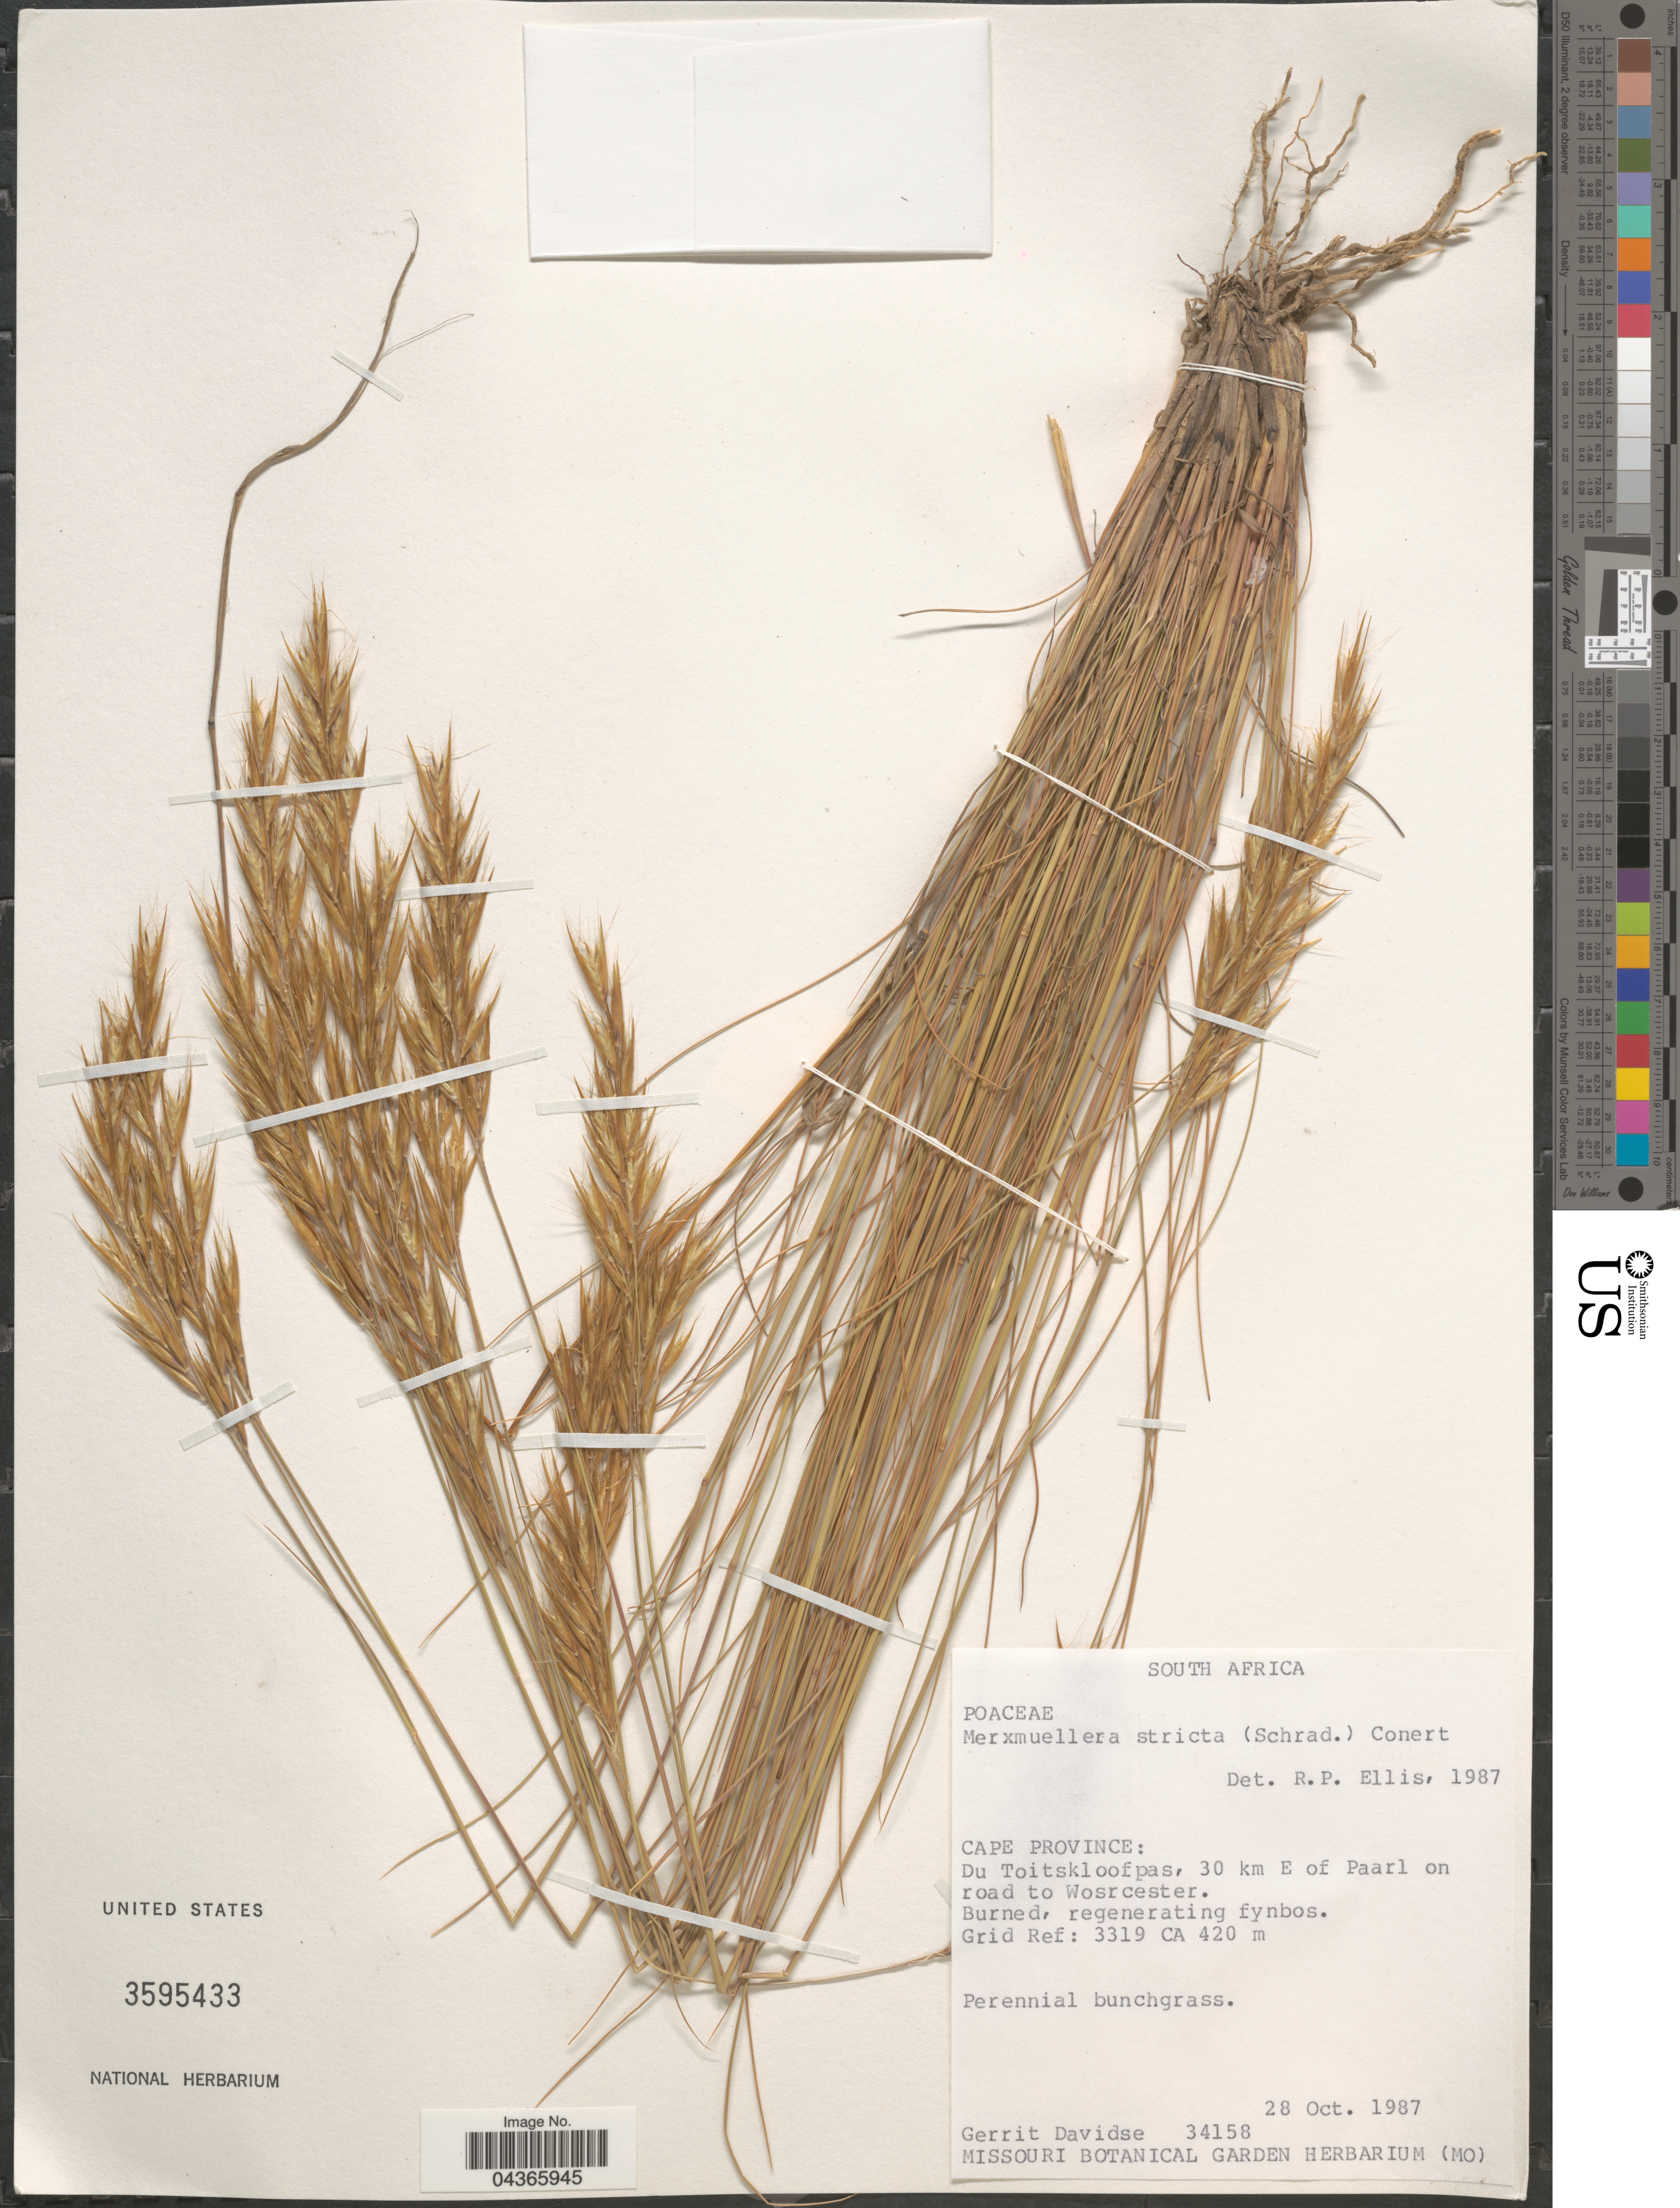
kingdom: Plantae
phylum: Tracheophyta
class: Liliopsida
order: Poales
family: Poaceae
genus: Tenaxia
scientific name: Tenaxia stricta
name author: (Schrad.) N.P. Barker & H.P. Linder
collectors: G. Davidse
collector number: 34158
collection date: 1987-10-28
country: South Africa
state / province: Western Cape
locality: Du Toitskloofpas, 30 km E of Paarl on road to Wosrcester. Grid Ref: 3319 Ca.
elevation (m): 420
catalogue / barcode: US 3595433